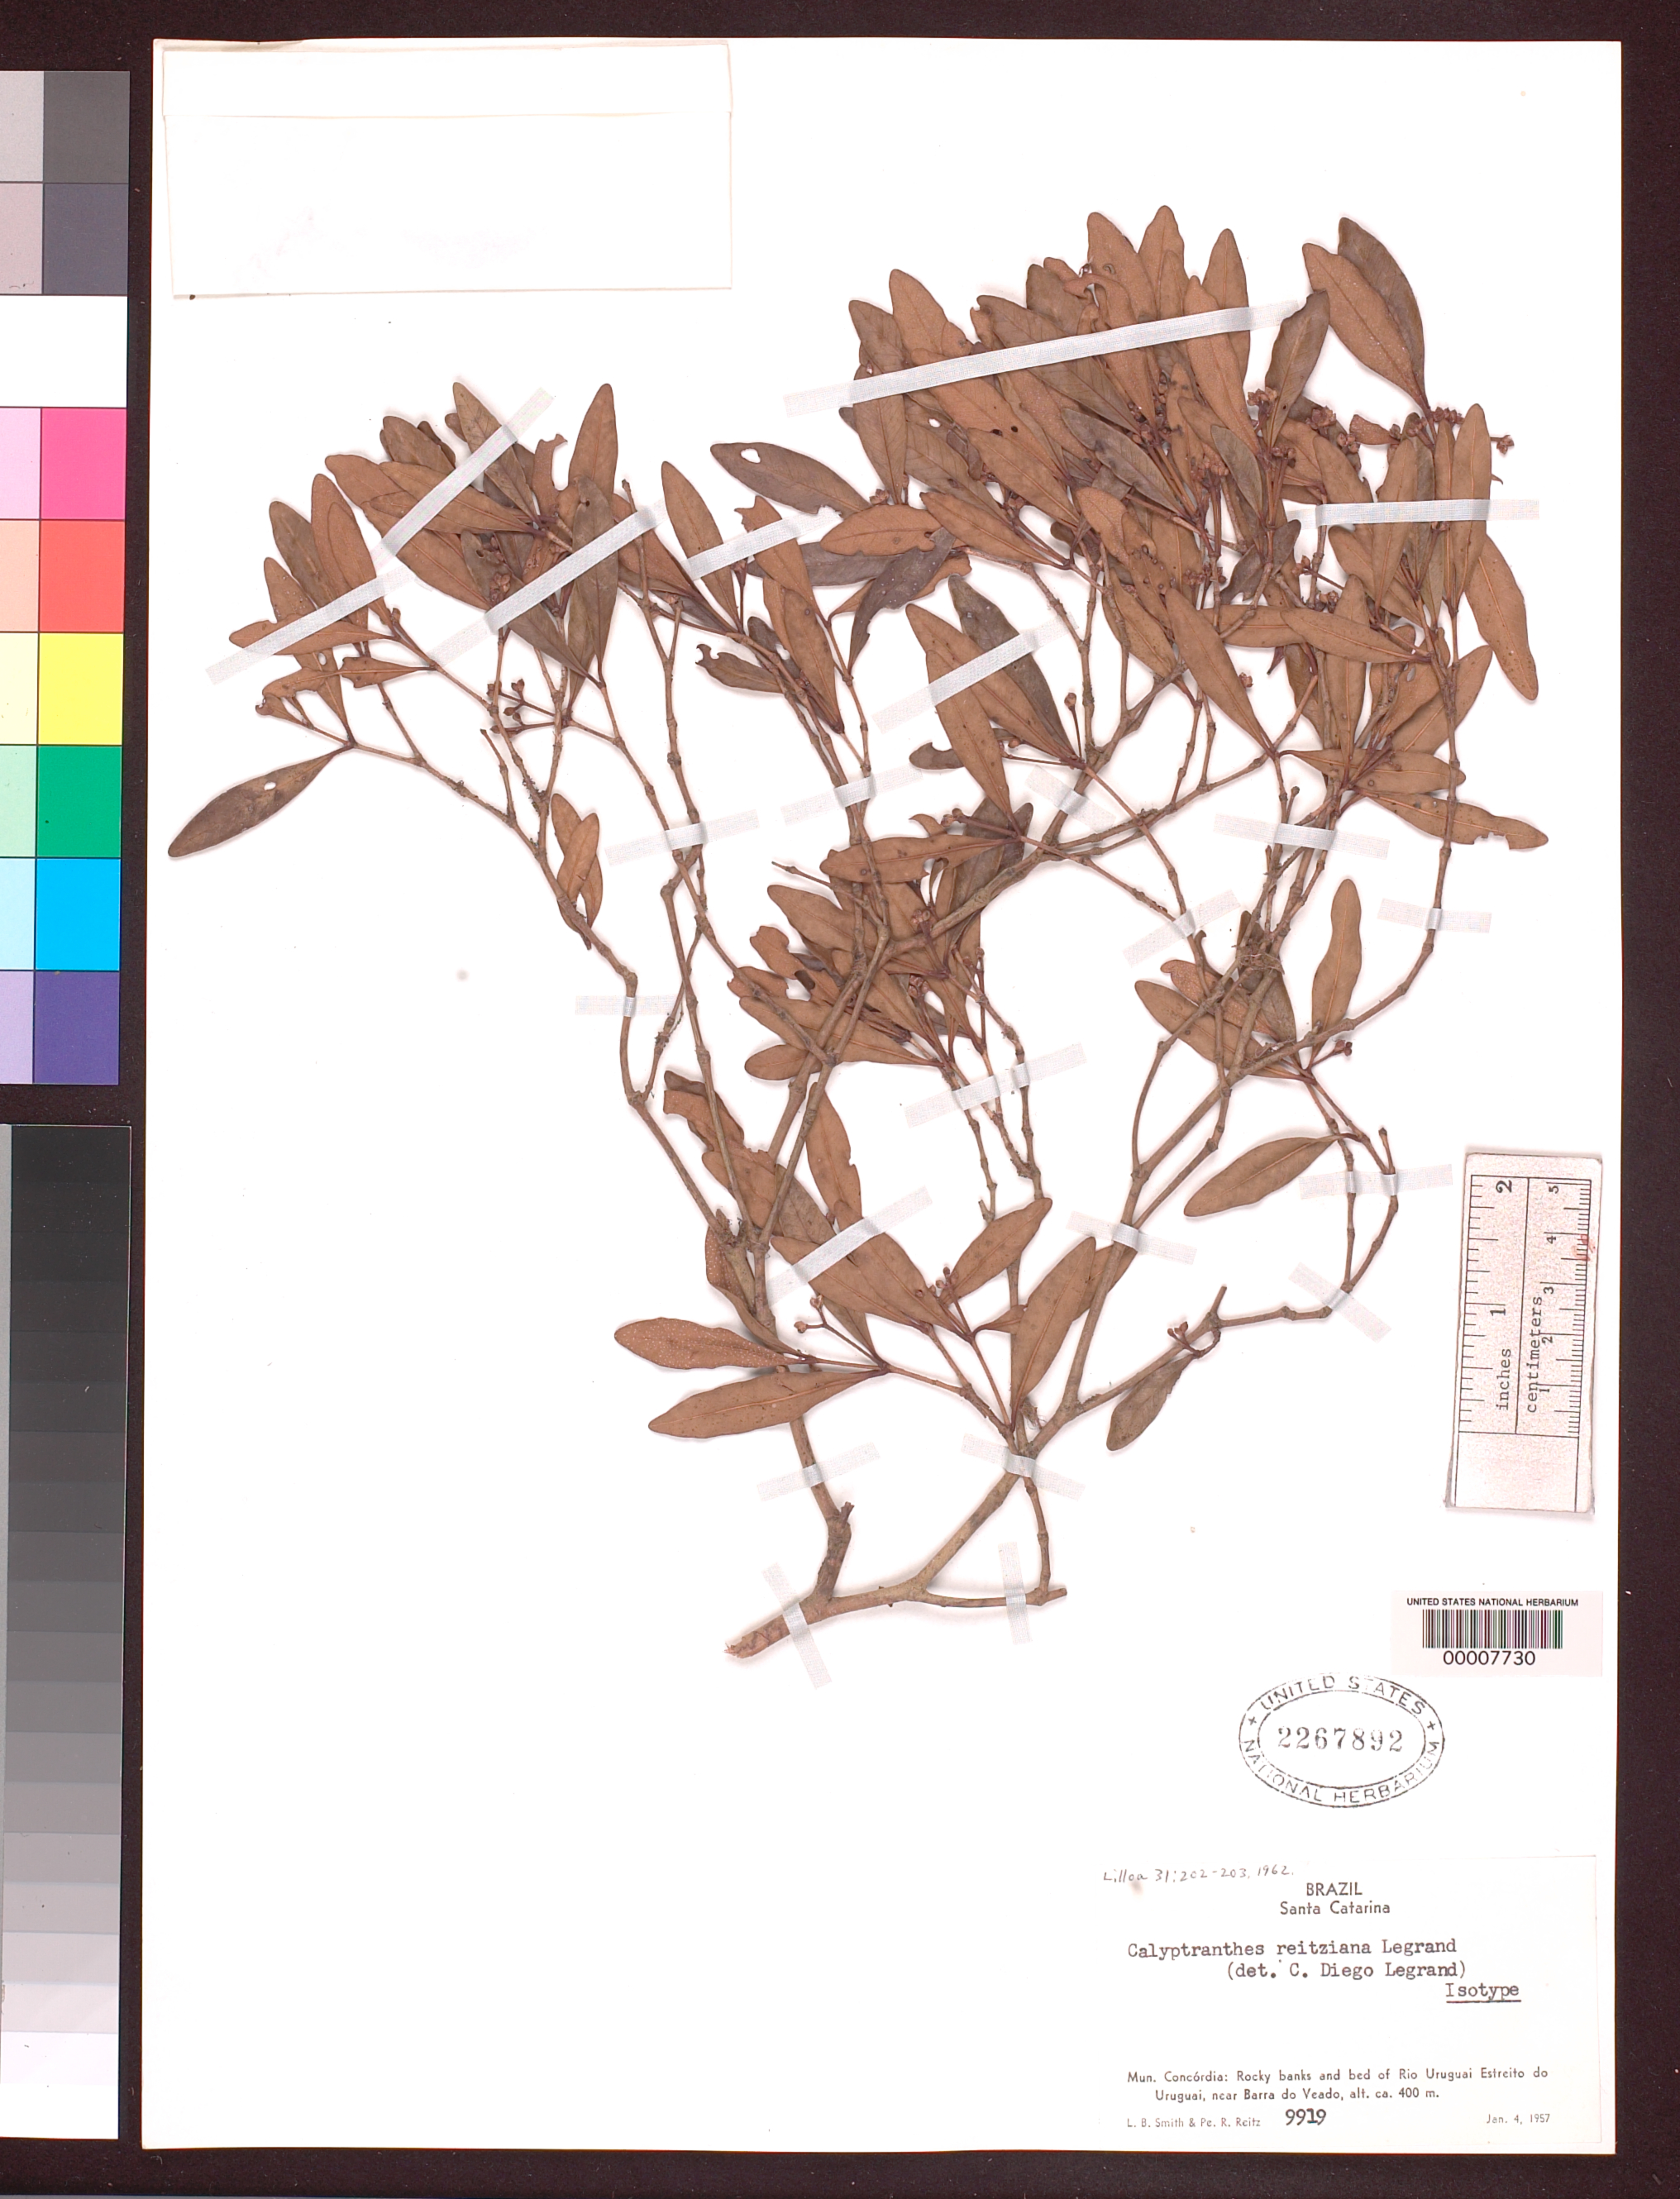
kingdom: Plantae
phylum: Tracheophyta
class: Magnoliopsida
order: Myrtales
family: Myrtaceae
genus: Calyptranthes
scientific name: Calyptranthes reitziana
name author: D. Legrand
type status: Isotype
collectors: L. Smith & R. Reitz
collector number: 9919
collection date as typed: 04 Jan 1957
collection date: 1957-01-04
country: Brazil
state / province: Santa Catarina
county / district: Concórdia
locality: Rio Uruguai, Estreito Douruguai, near Barra do Veado.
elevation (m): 400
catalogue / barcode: US 2267892